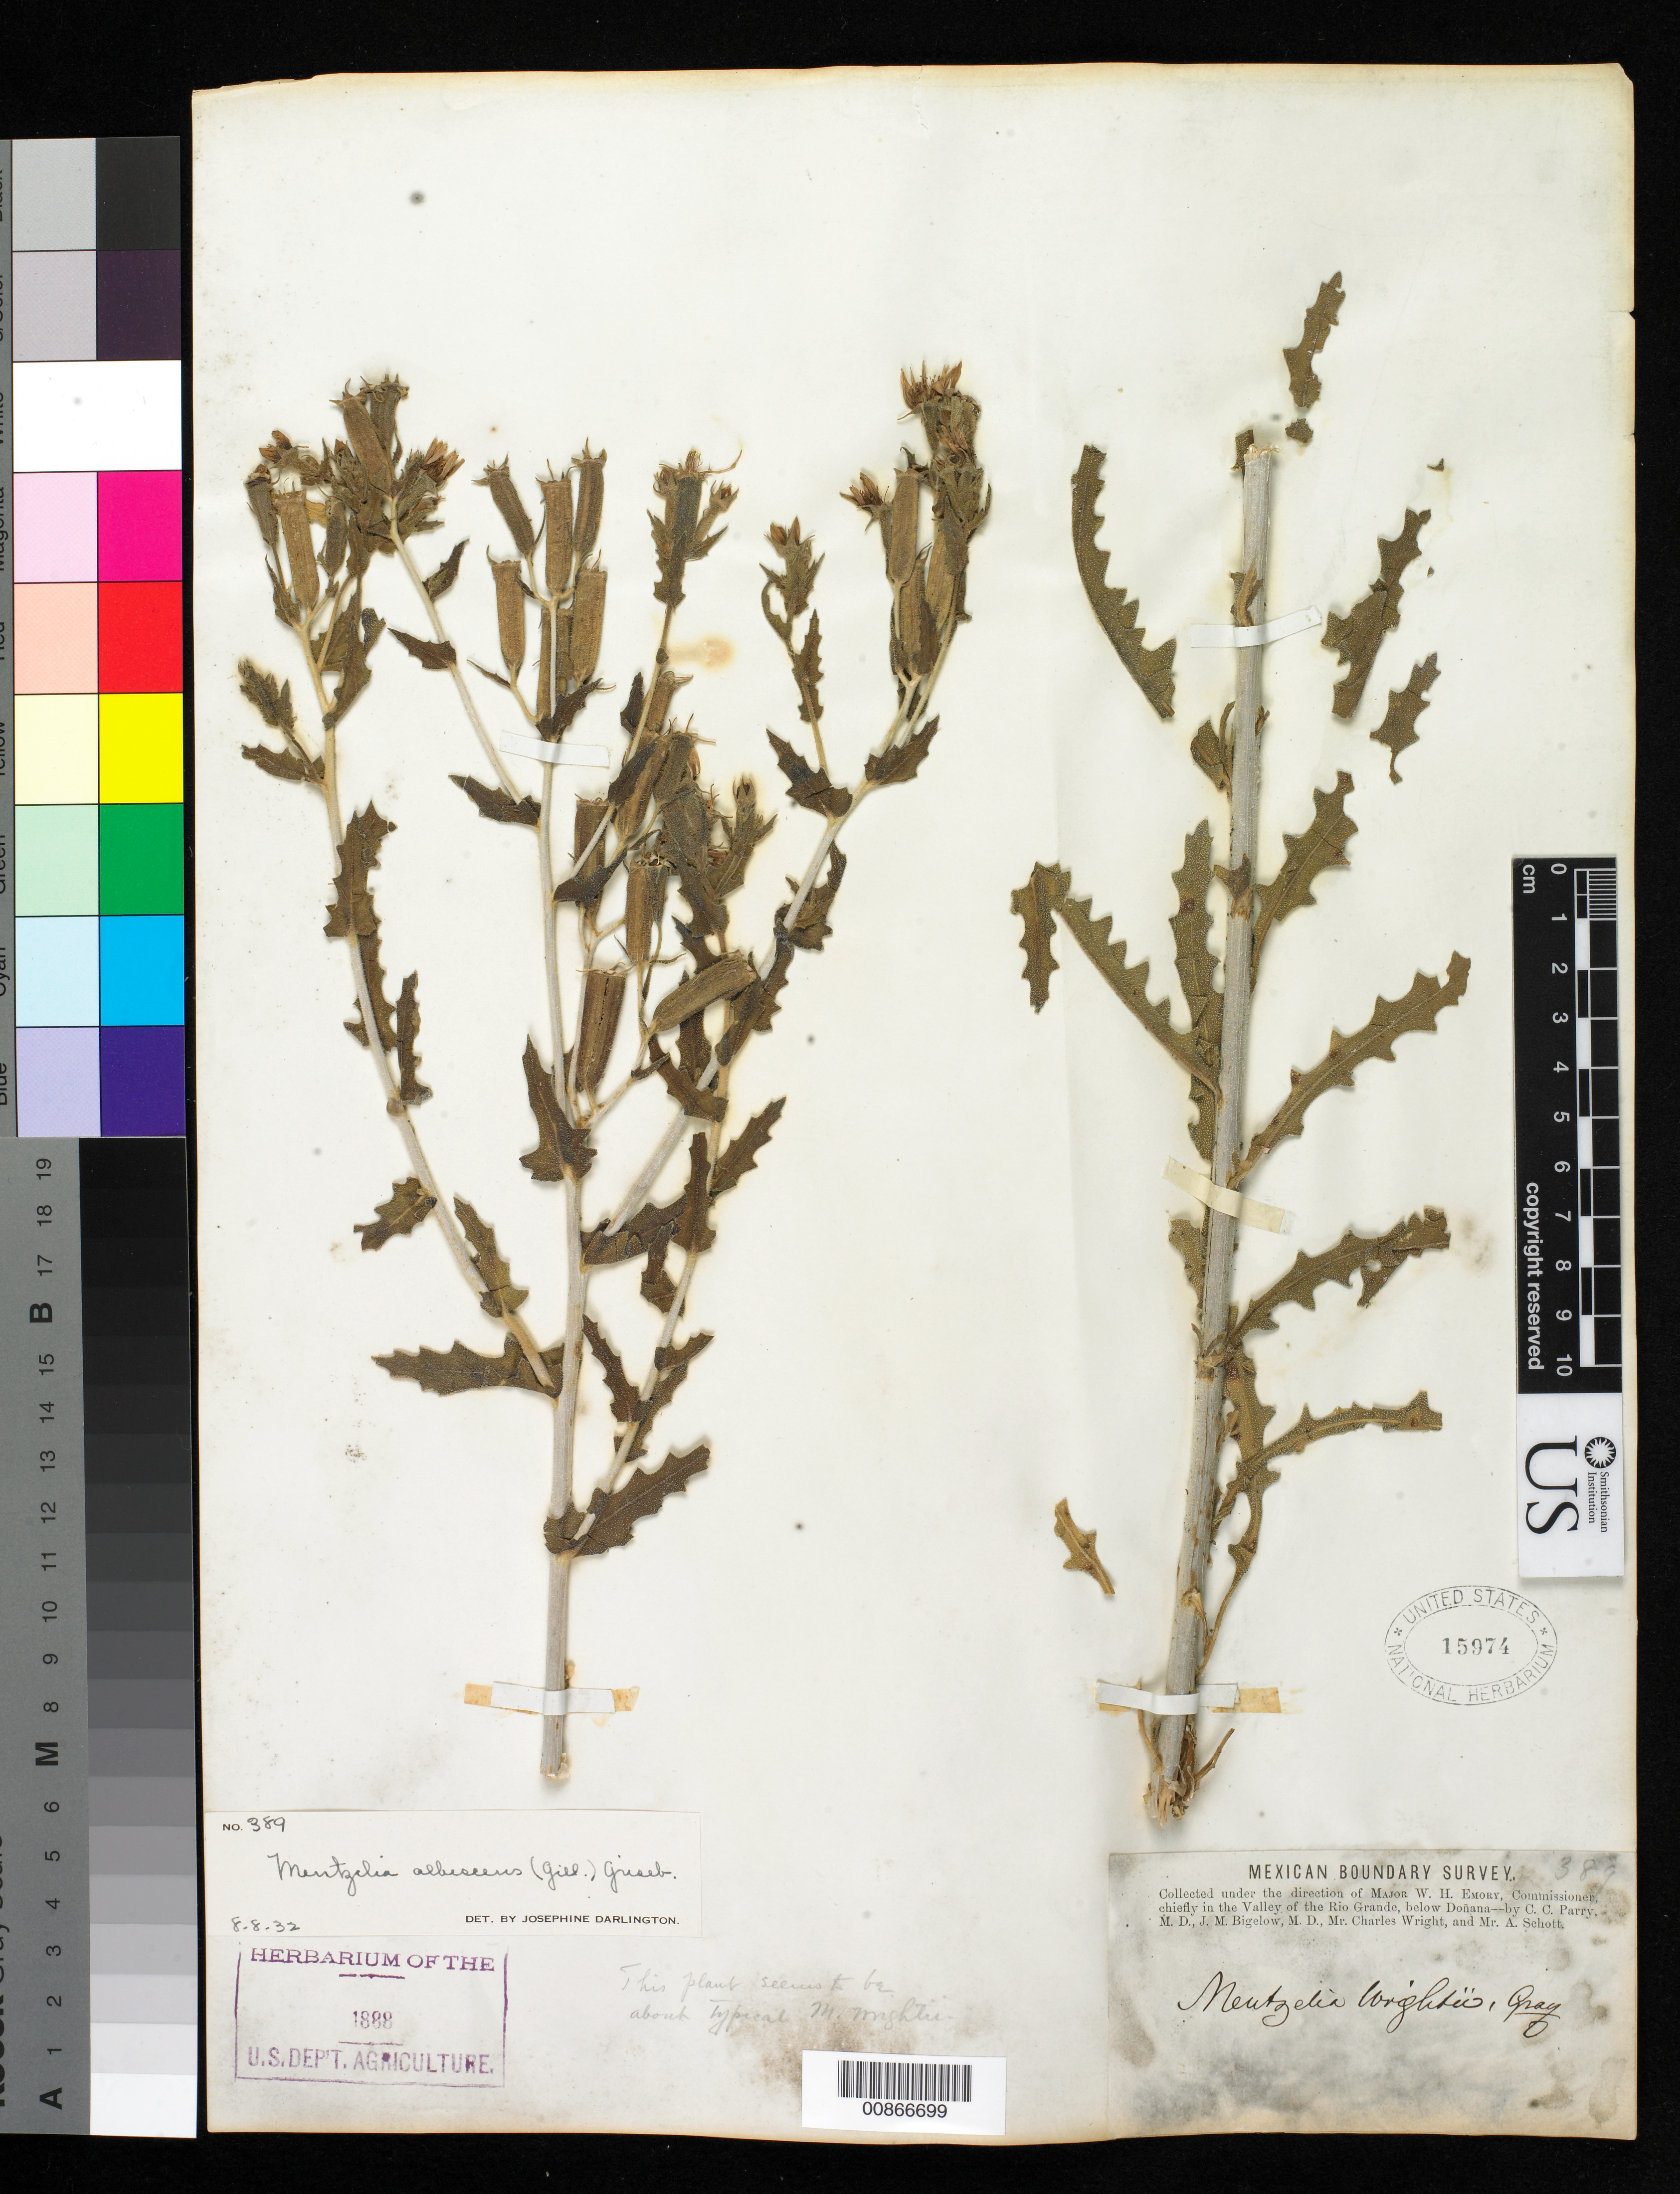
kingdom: Plantae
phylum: Tracheophyta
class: Magnoliopsida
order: Cornales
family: Loasaceae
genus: Mentzelia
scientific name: Mentzelia albescens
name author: (Gillies ex Arn.) Griseb.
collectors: C. C. Parry, J. M. Bigelow, C. Wright & A. C. V. Schott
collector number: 389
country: United States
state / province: New Mexico / Texas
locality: Valley of the Rio Grande, below Doñana.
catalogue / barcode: US 15974